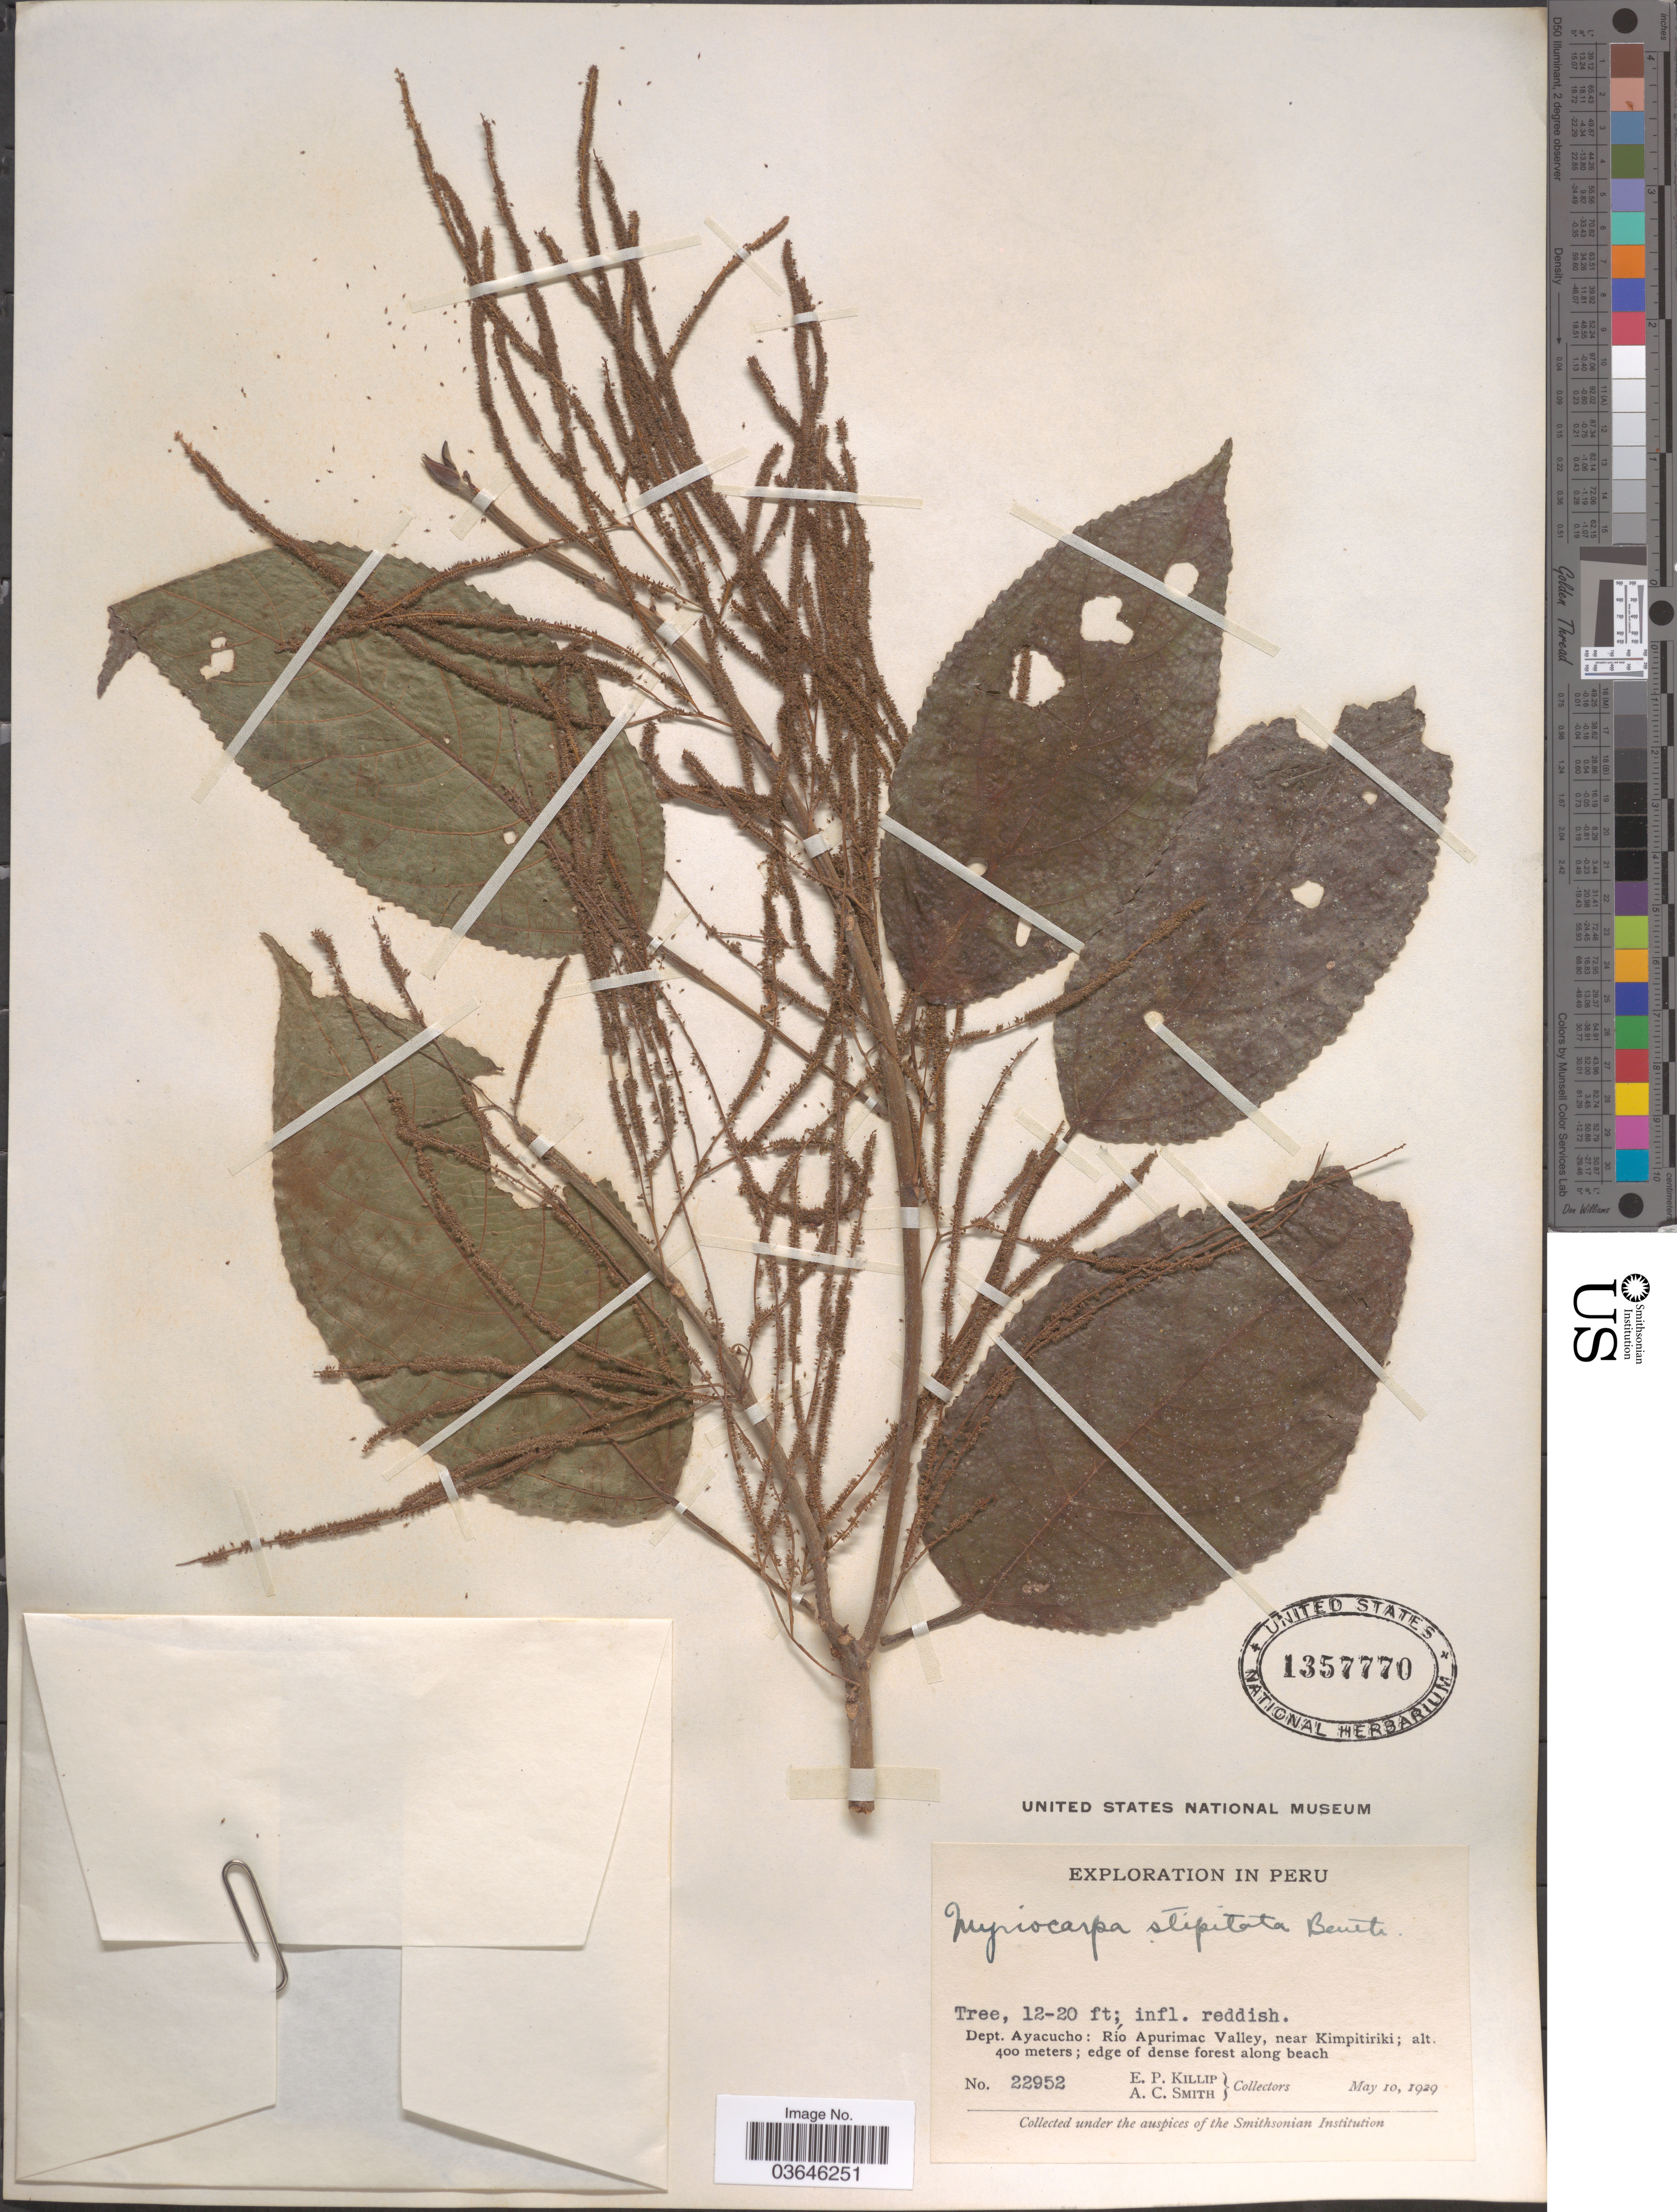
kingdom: Plantae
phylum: Tracheophyta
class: Magnoliopsida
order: Rosales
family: Urticaceae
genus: Myriocarpa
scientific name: Myriocarpa stipitata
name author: Benth.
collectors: E. P. Killip & A. C. Smith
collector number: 22952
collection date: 1929-05-10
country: Peru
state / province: Ayacucho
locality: Dept. Ayacucho: Río Apurimac Valley, near Kimpitiriki.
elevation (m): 400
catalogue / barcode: US 1357770